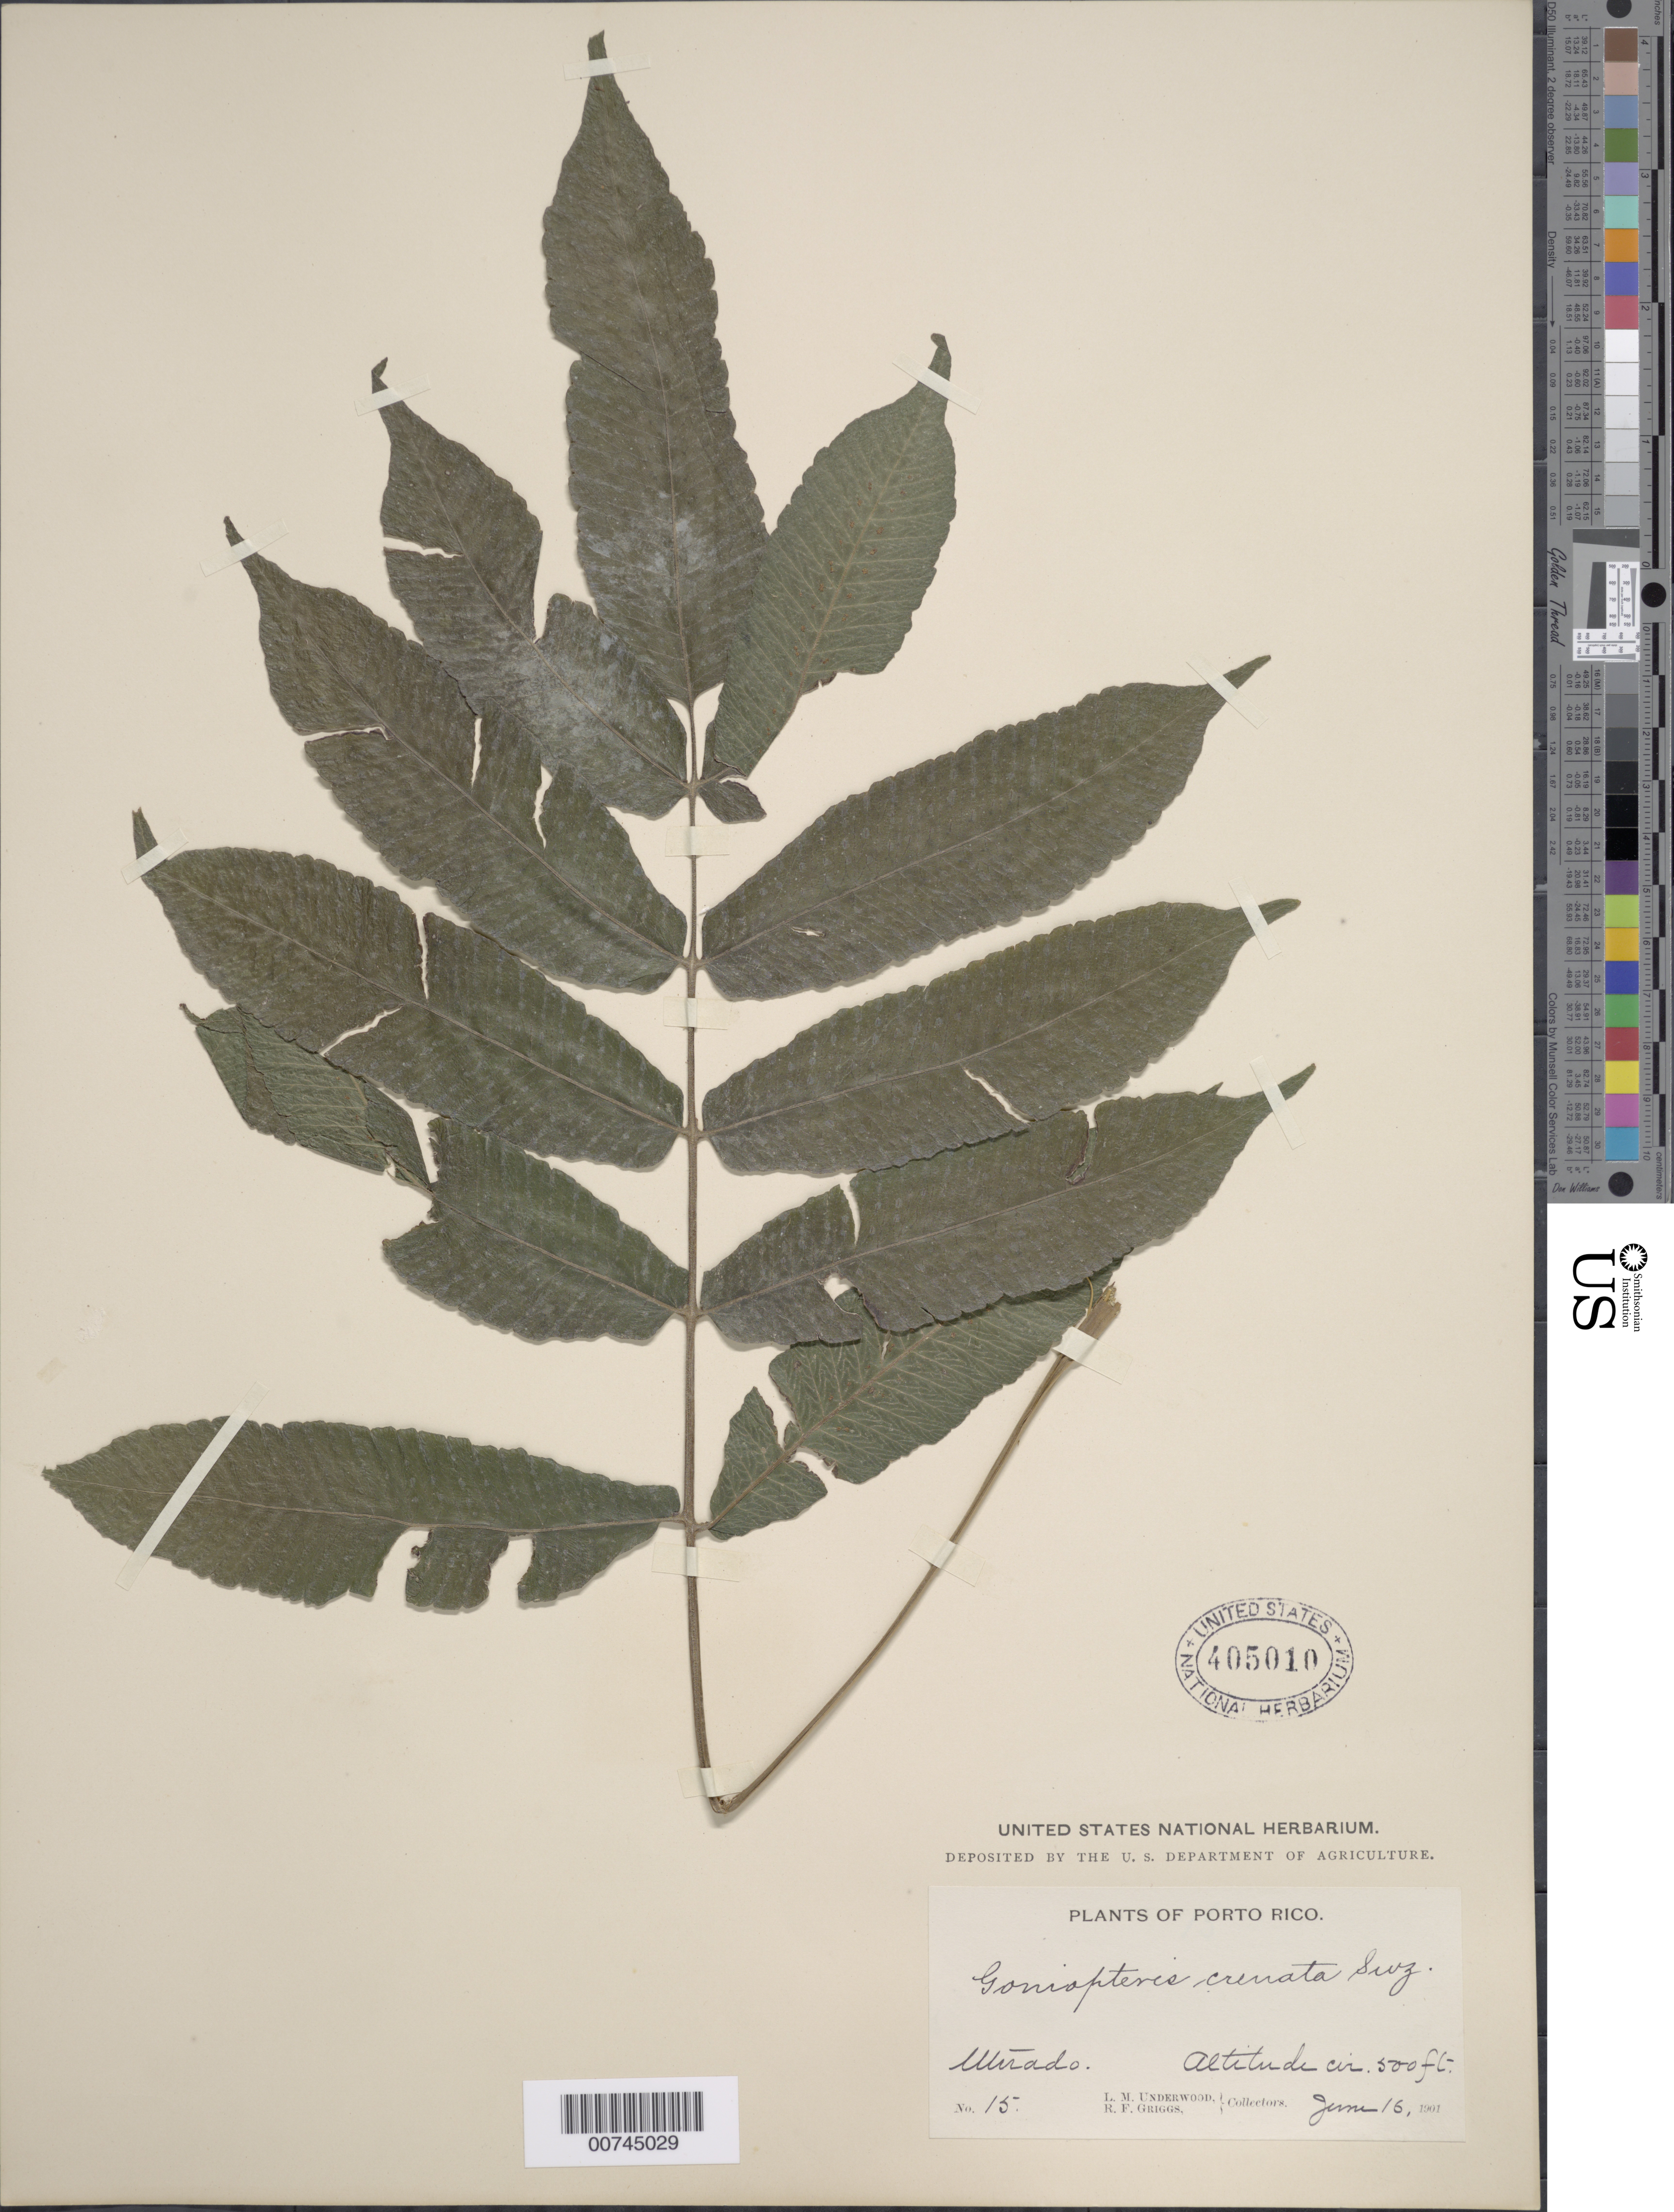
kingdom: Plantae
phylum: Tracheophyta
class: Polypodiopsida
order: Polypodiales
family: Thelypteridaceae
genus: Goniopteris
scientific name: Goniopteris poiteana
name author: (Bory) Ching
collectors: L. M. Underwood & R. F. Griggs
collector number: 15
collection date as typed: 15 Jun 1901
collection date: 1901-06-15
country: Puerto Rico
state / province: Utuado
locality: Utuado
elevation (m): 152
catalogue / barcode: US 405010